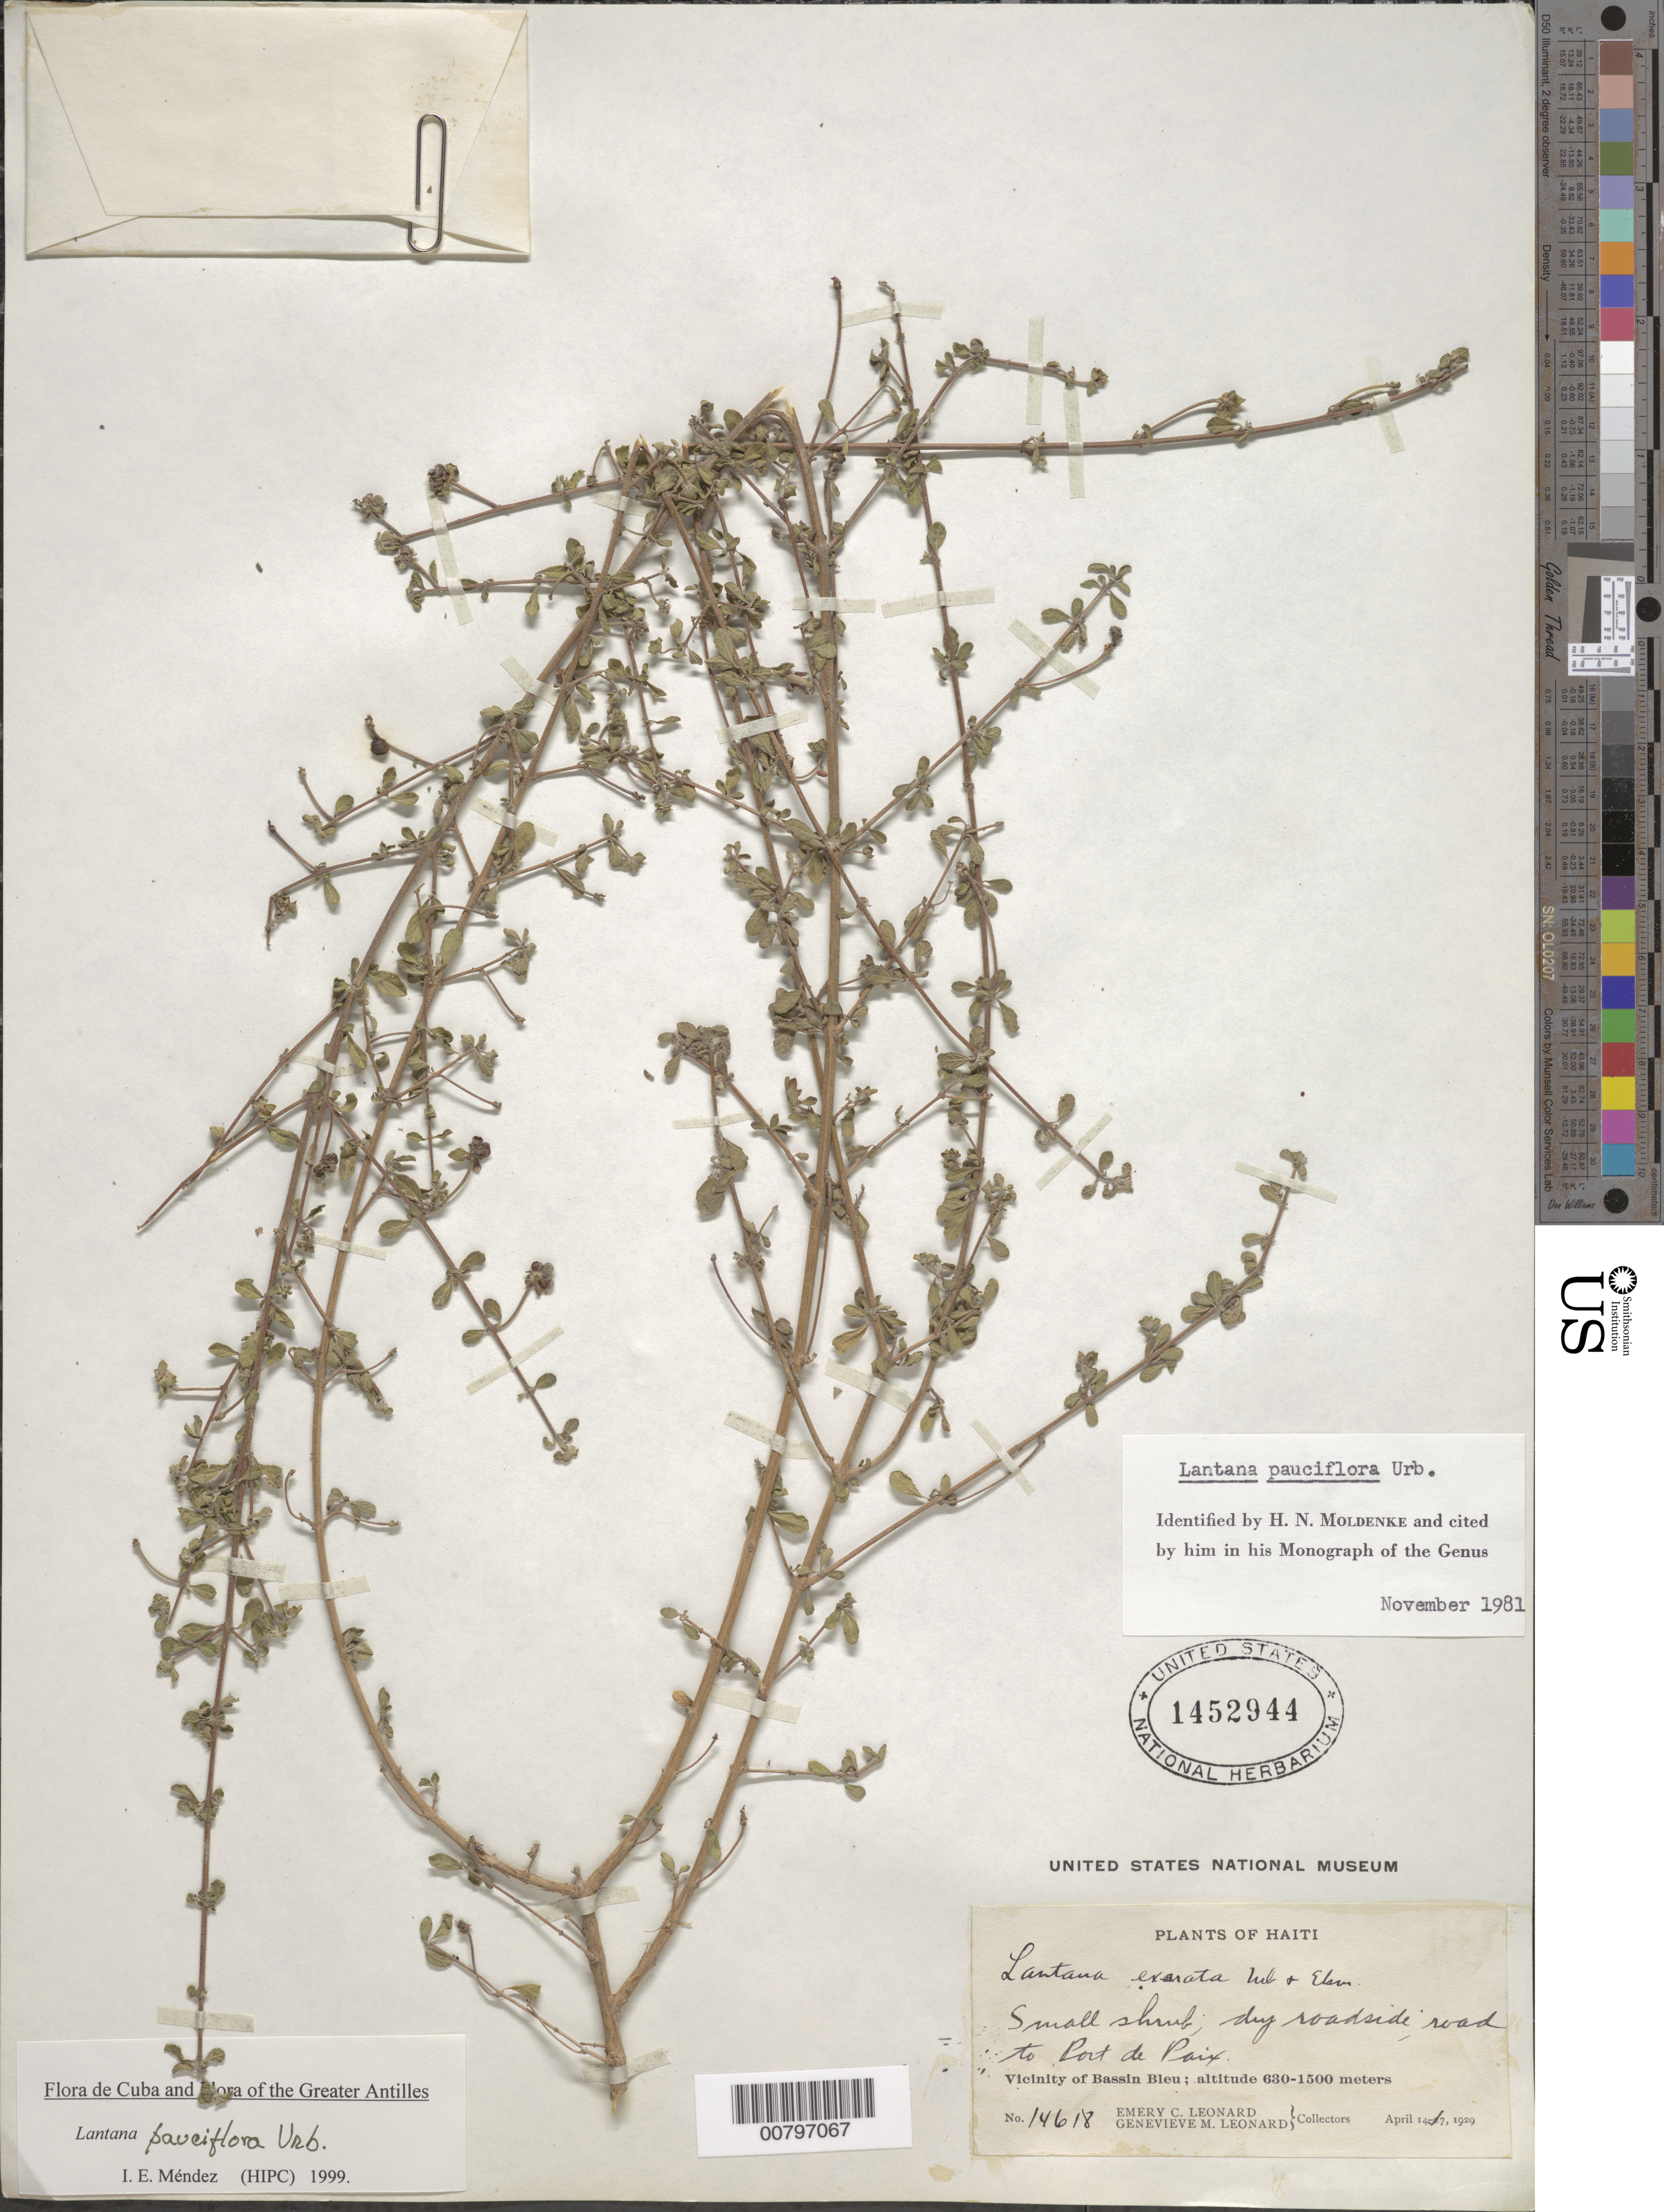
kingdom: Plantae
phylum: Tracheophyta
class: Magnoliopsida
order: Lamiales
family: Verbenaceae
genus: Lantana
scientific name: Lantana pauciflora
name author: Urb.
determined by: Méndez, Isidro E., (HIPC)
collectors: E. C. Leonard & G. M. Leonard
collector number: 14618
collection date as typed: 17 Apr 1929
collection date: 1929-04-17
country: Haiti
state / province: Nord-Ouest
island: Hispaniola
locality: Vicinity of Bassin Bleu, road to Port de Paix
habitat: Dry roadside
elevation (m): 630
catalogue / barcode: US 1452944